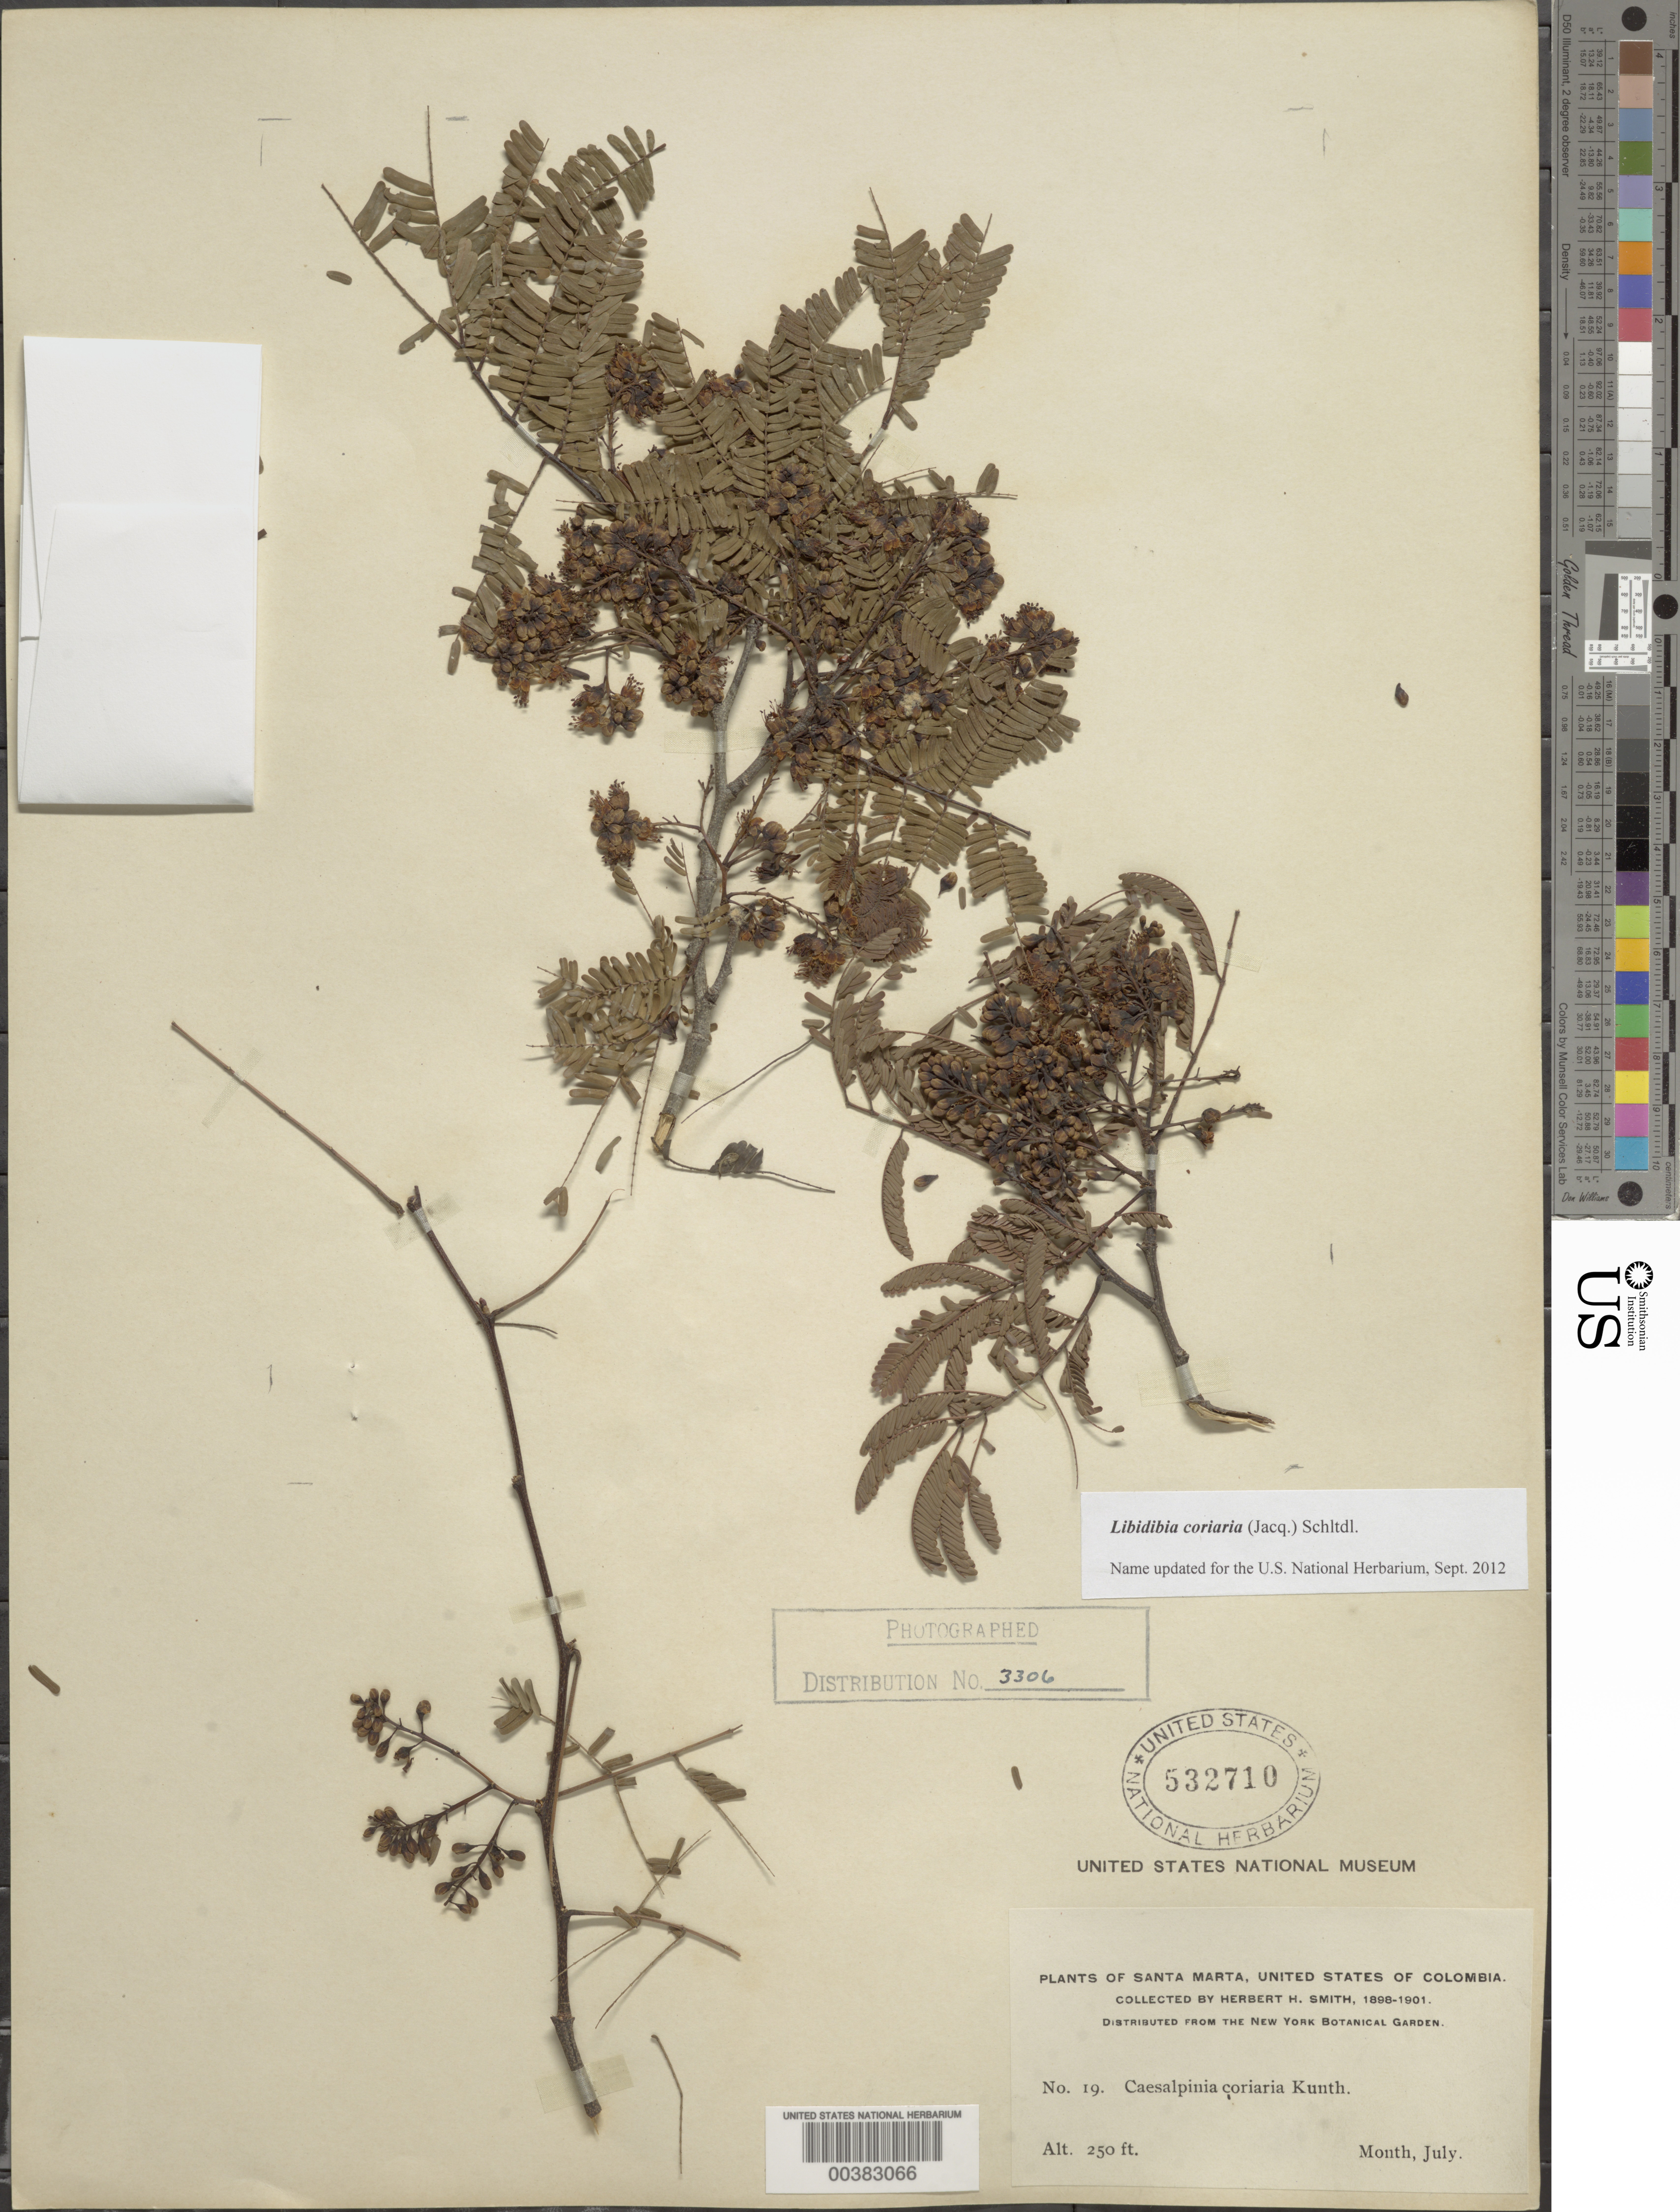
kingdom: Plantae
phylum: Tracheophyta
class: Magnoliopsida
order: Fabales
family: Fabaceae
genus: Libidibia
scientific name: Libidibia coriaria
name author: (Jacq.) Schltdl.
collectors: Herbert H. Smith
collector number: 19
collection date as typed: Jul 1898 to -- Jul 1901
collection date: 1898-07/1901-07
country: Colombia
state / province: Magdalena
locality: Santa Marta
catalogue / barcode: US 532710